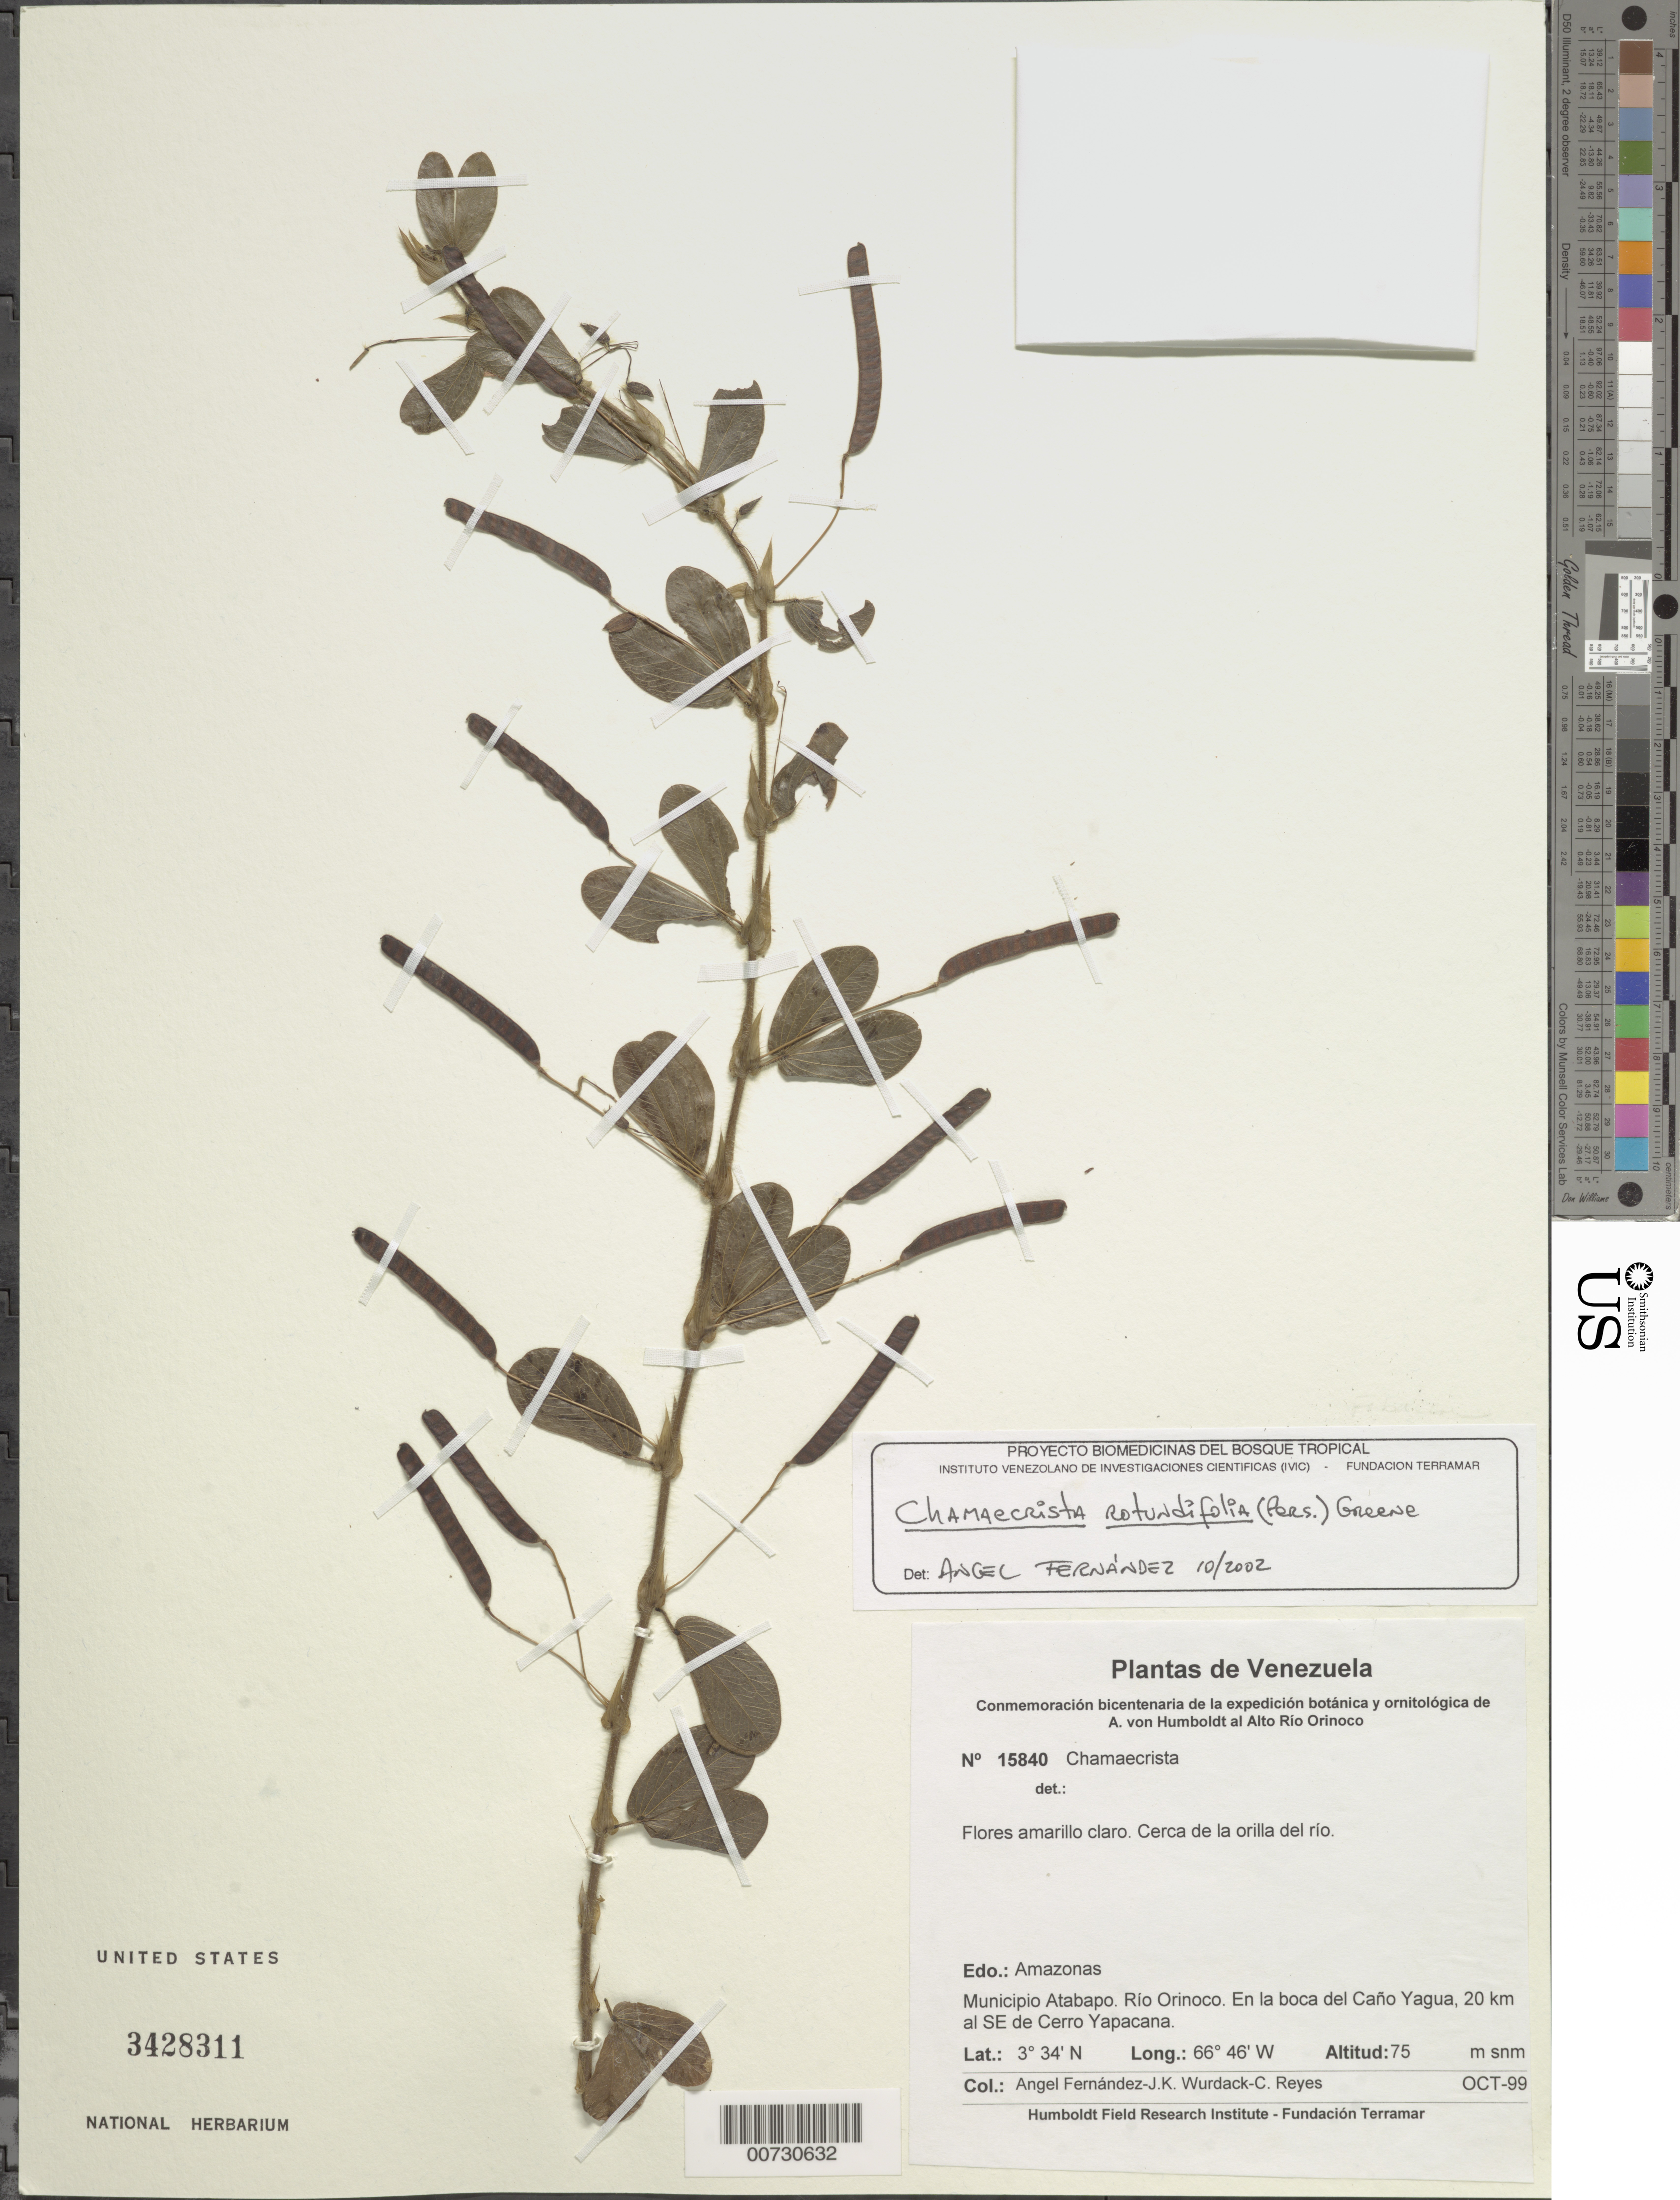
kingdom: Plantae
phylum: Tracheophyta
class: Magnoliopsida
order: Fabales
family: Fabaceae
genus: Chamaecrista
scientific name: Chamaecrista rotundifolia var. rotundifolia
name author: (Pers.) Greene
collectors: A. Fernández, K. Wurdack & C. Reyes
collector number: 15840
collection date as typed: Oct 1999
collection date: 1999-10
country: Venezuela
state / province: Amazonas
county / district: Atabapo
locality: Boca del Caño Yagua, 20 km al SE de Cerro Yapacana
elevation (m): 75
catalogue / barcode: US 3428311